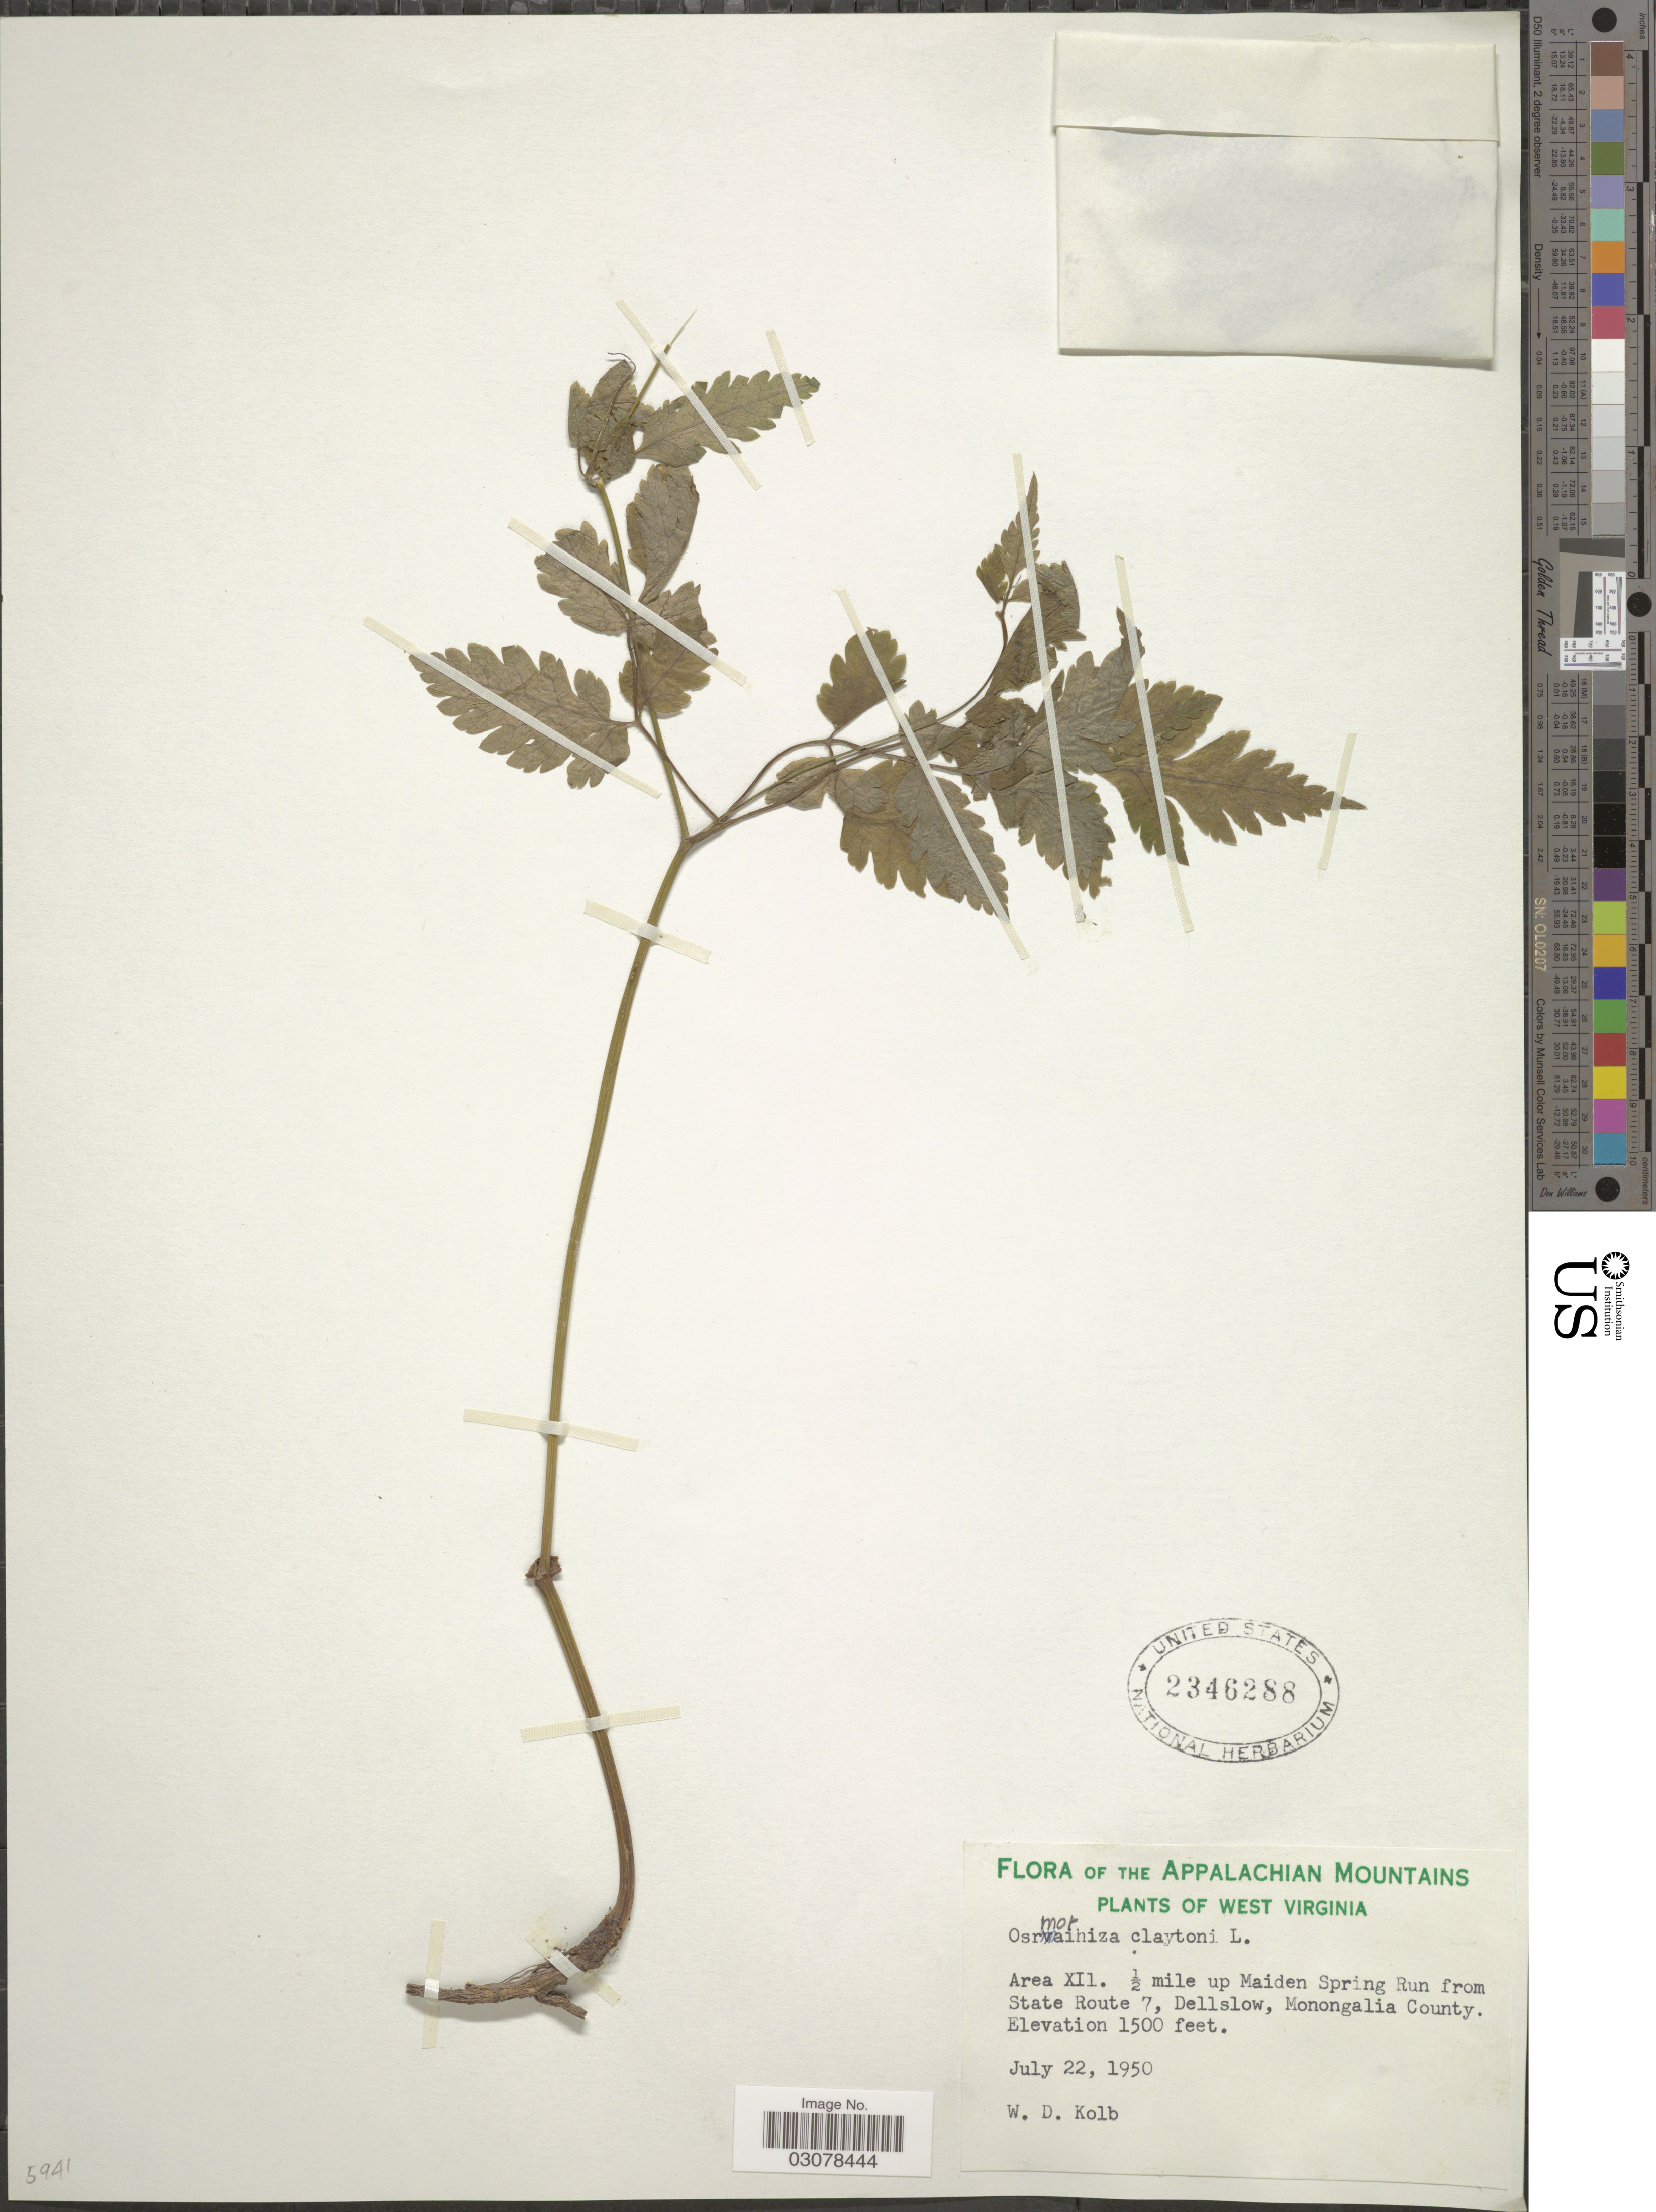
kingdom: Plantae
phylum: Tracheophyta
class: Magnoliopsida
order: Apiales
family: Apiaceae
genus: Osmorhiza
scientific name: Osmorhiza claytonii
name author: (Michx.) C.B. Clarke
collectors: W. Kolb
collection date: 1950-07-22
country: United States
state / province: West Virginia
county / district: Monongalia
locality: Appalachian Mountains. Area XI1. ½ mile up Maiden Spring Run from State Route 7, Dellslow, Monongalia County.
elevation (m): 457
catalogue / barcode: US 2346288